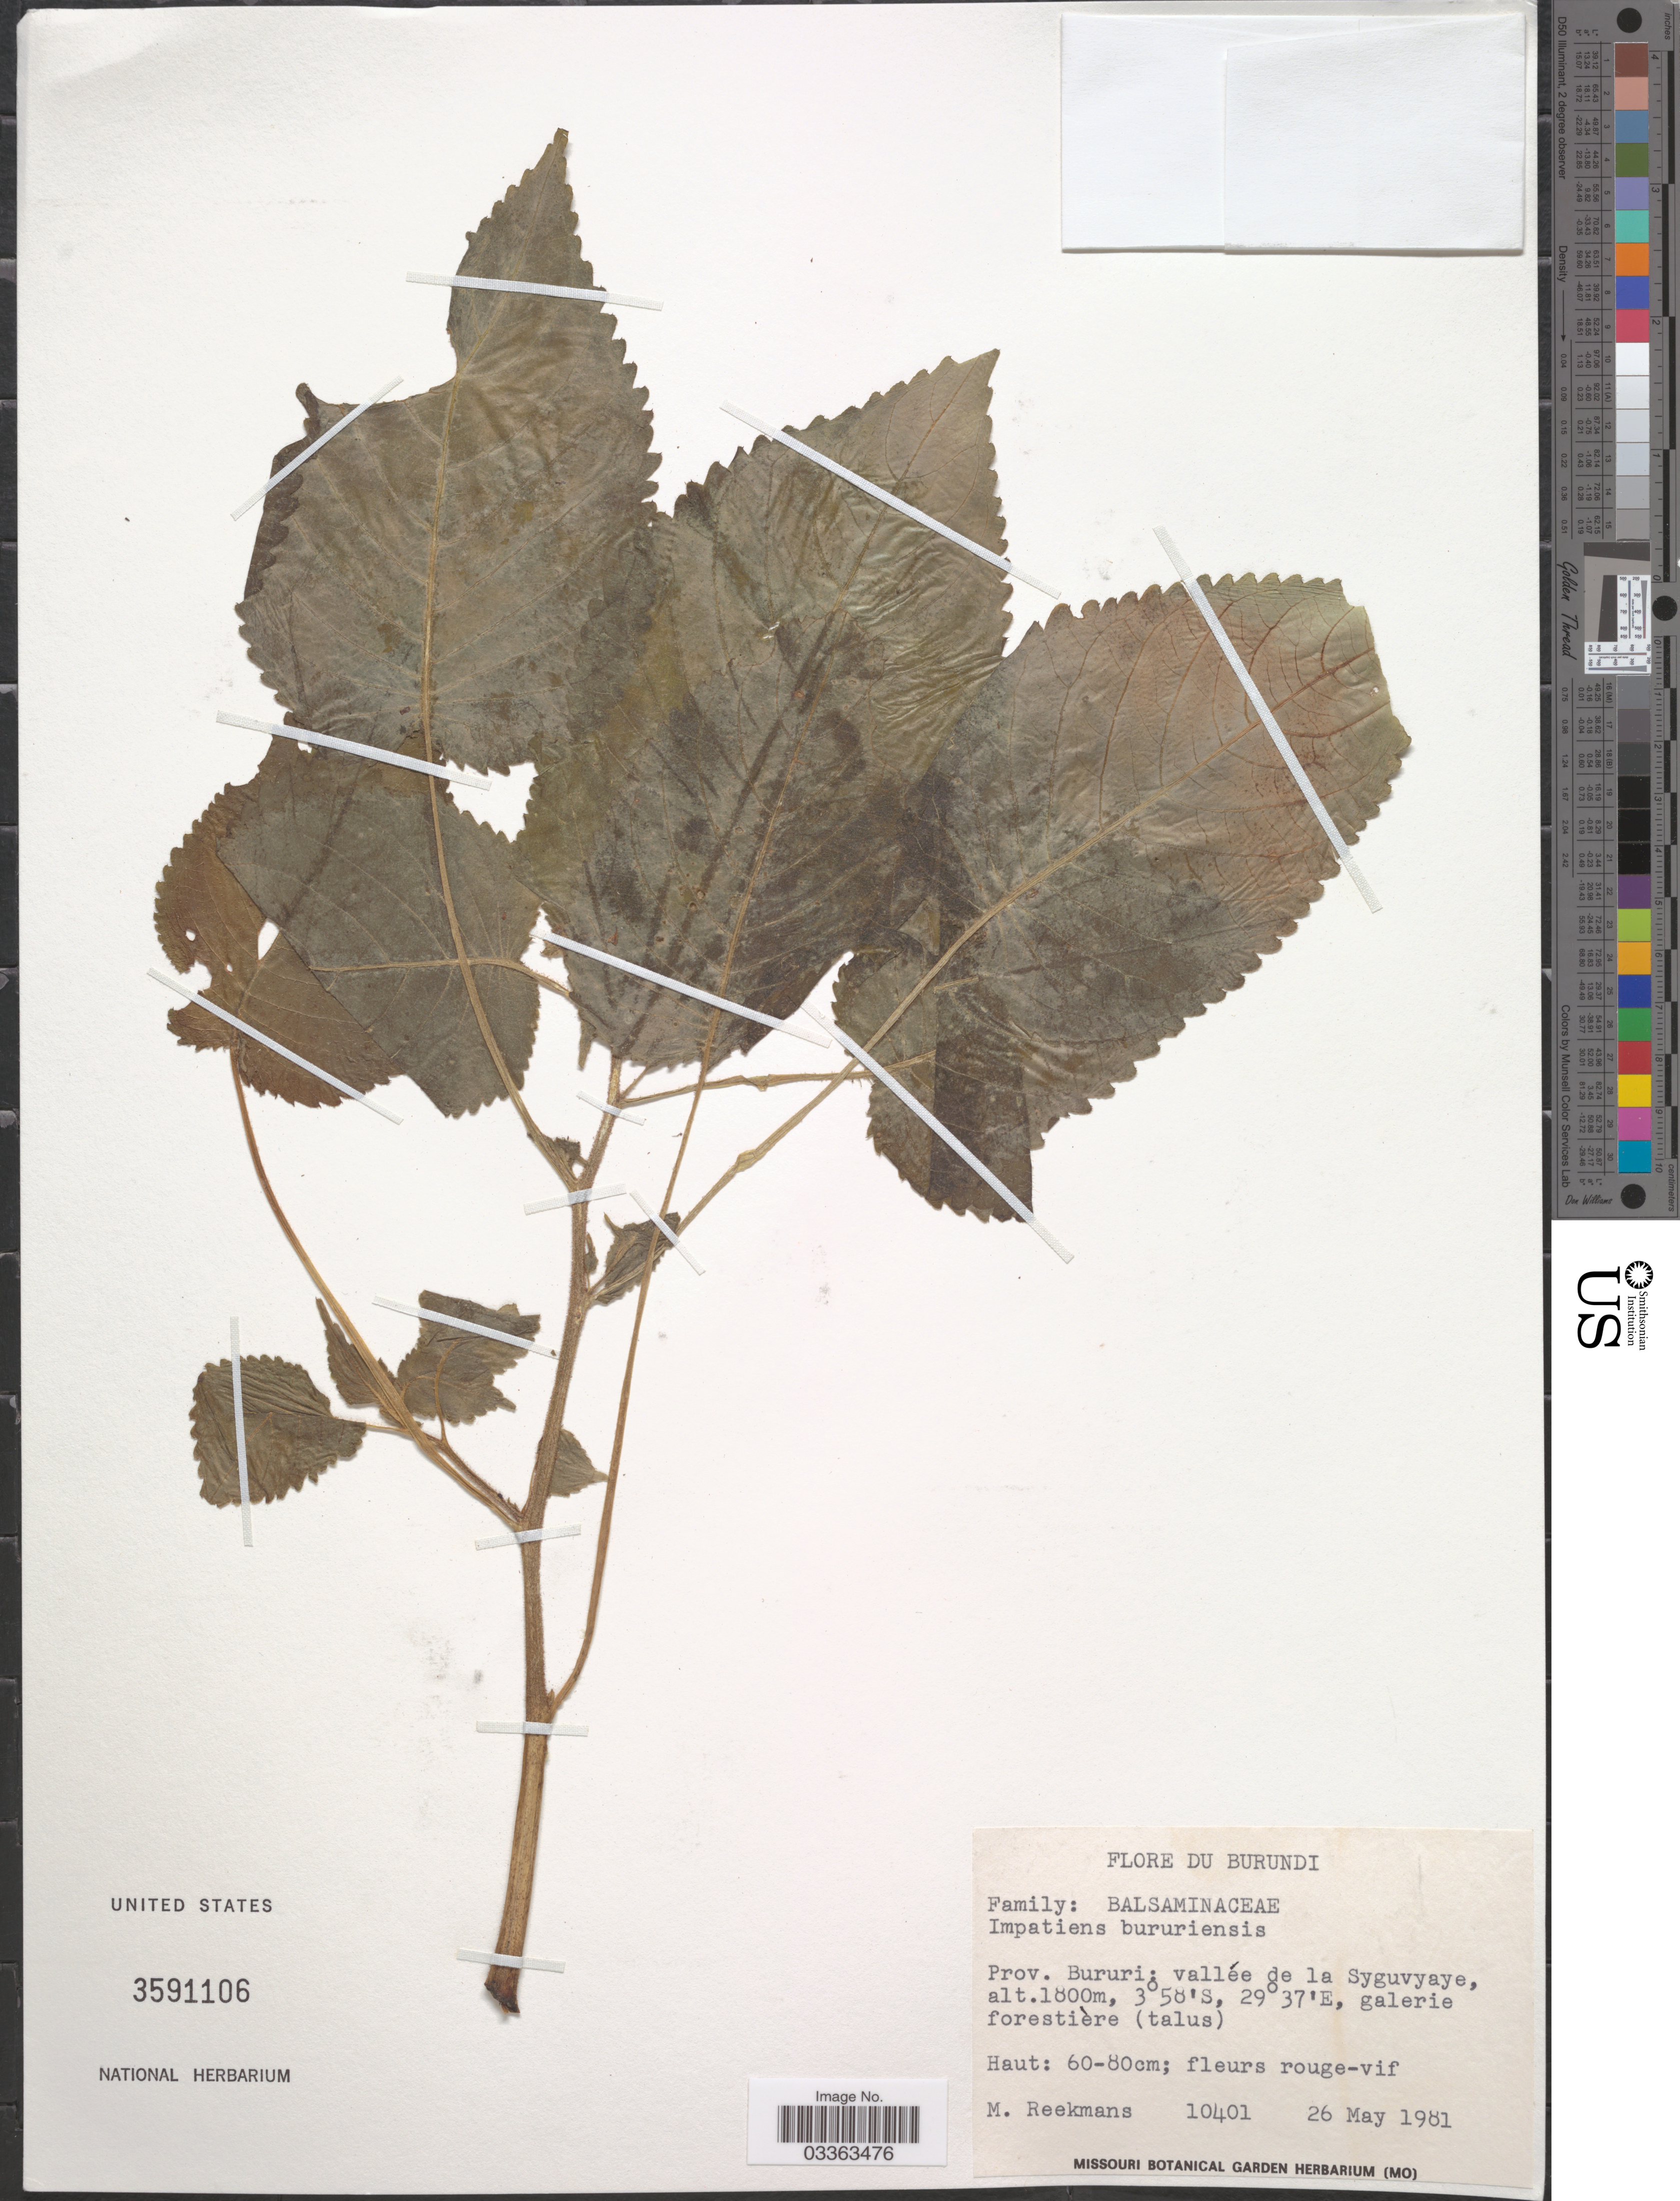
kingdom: Plantae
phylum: Tracheophyta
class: Magnoliopsida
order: Ericales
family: Balsaminaceae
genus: Impatiens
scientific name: Impatiens bururiensis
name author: Grey-Wilson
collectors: M. Reekmans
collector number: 10401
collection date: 1981-05-26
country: Burundi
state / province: Bururi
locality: Vallée de la Syguvyaye.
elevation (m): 1800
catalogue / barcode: US 3591106